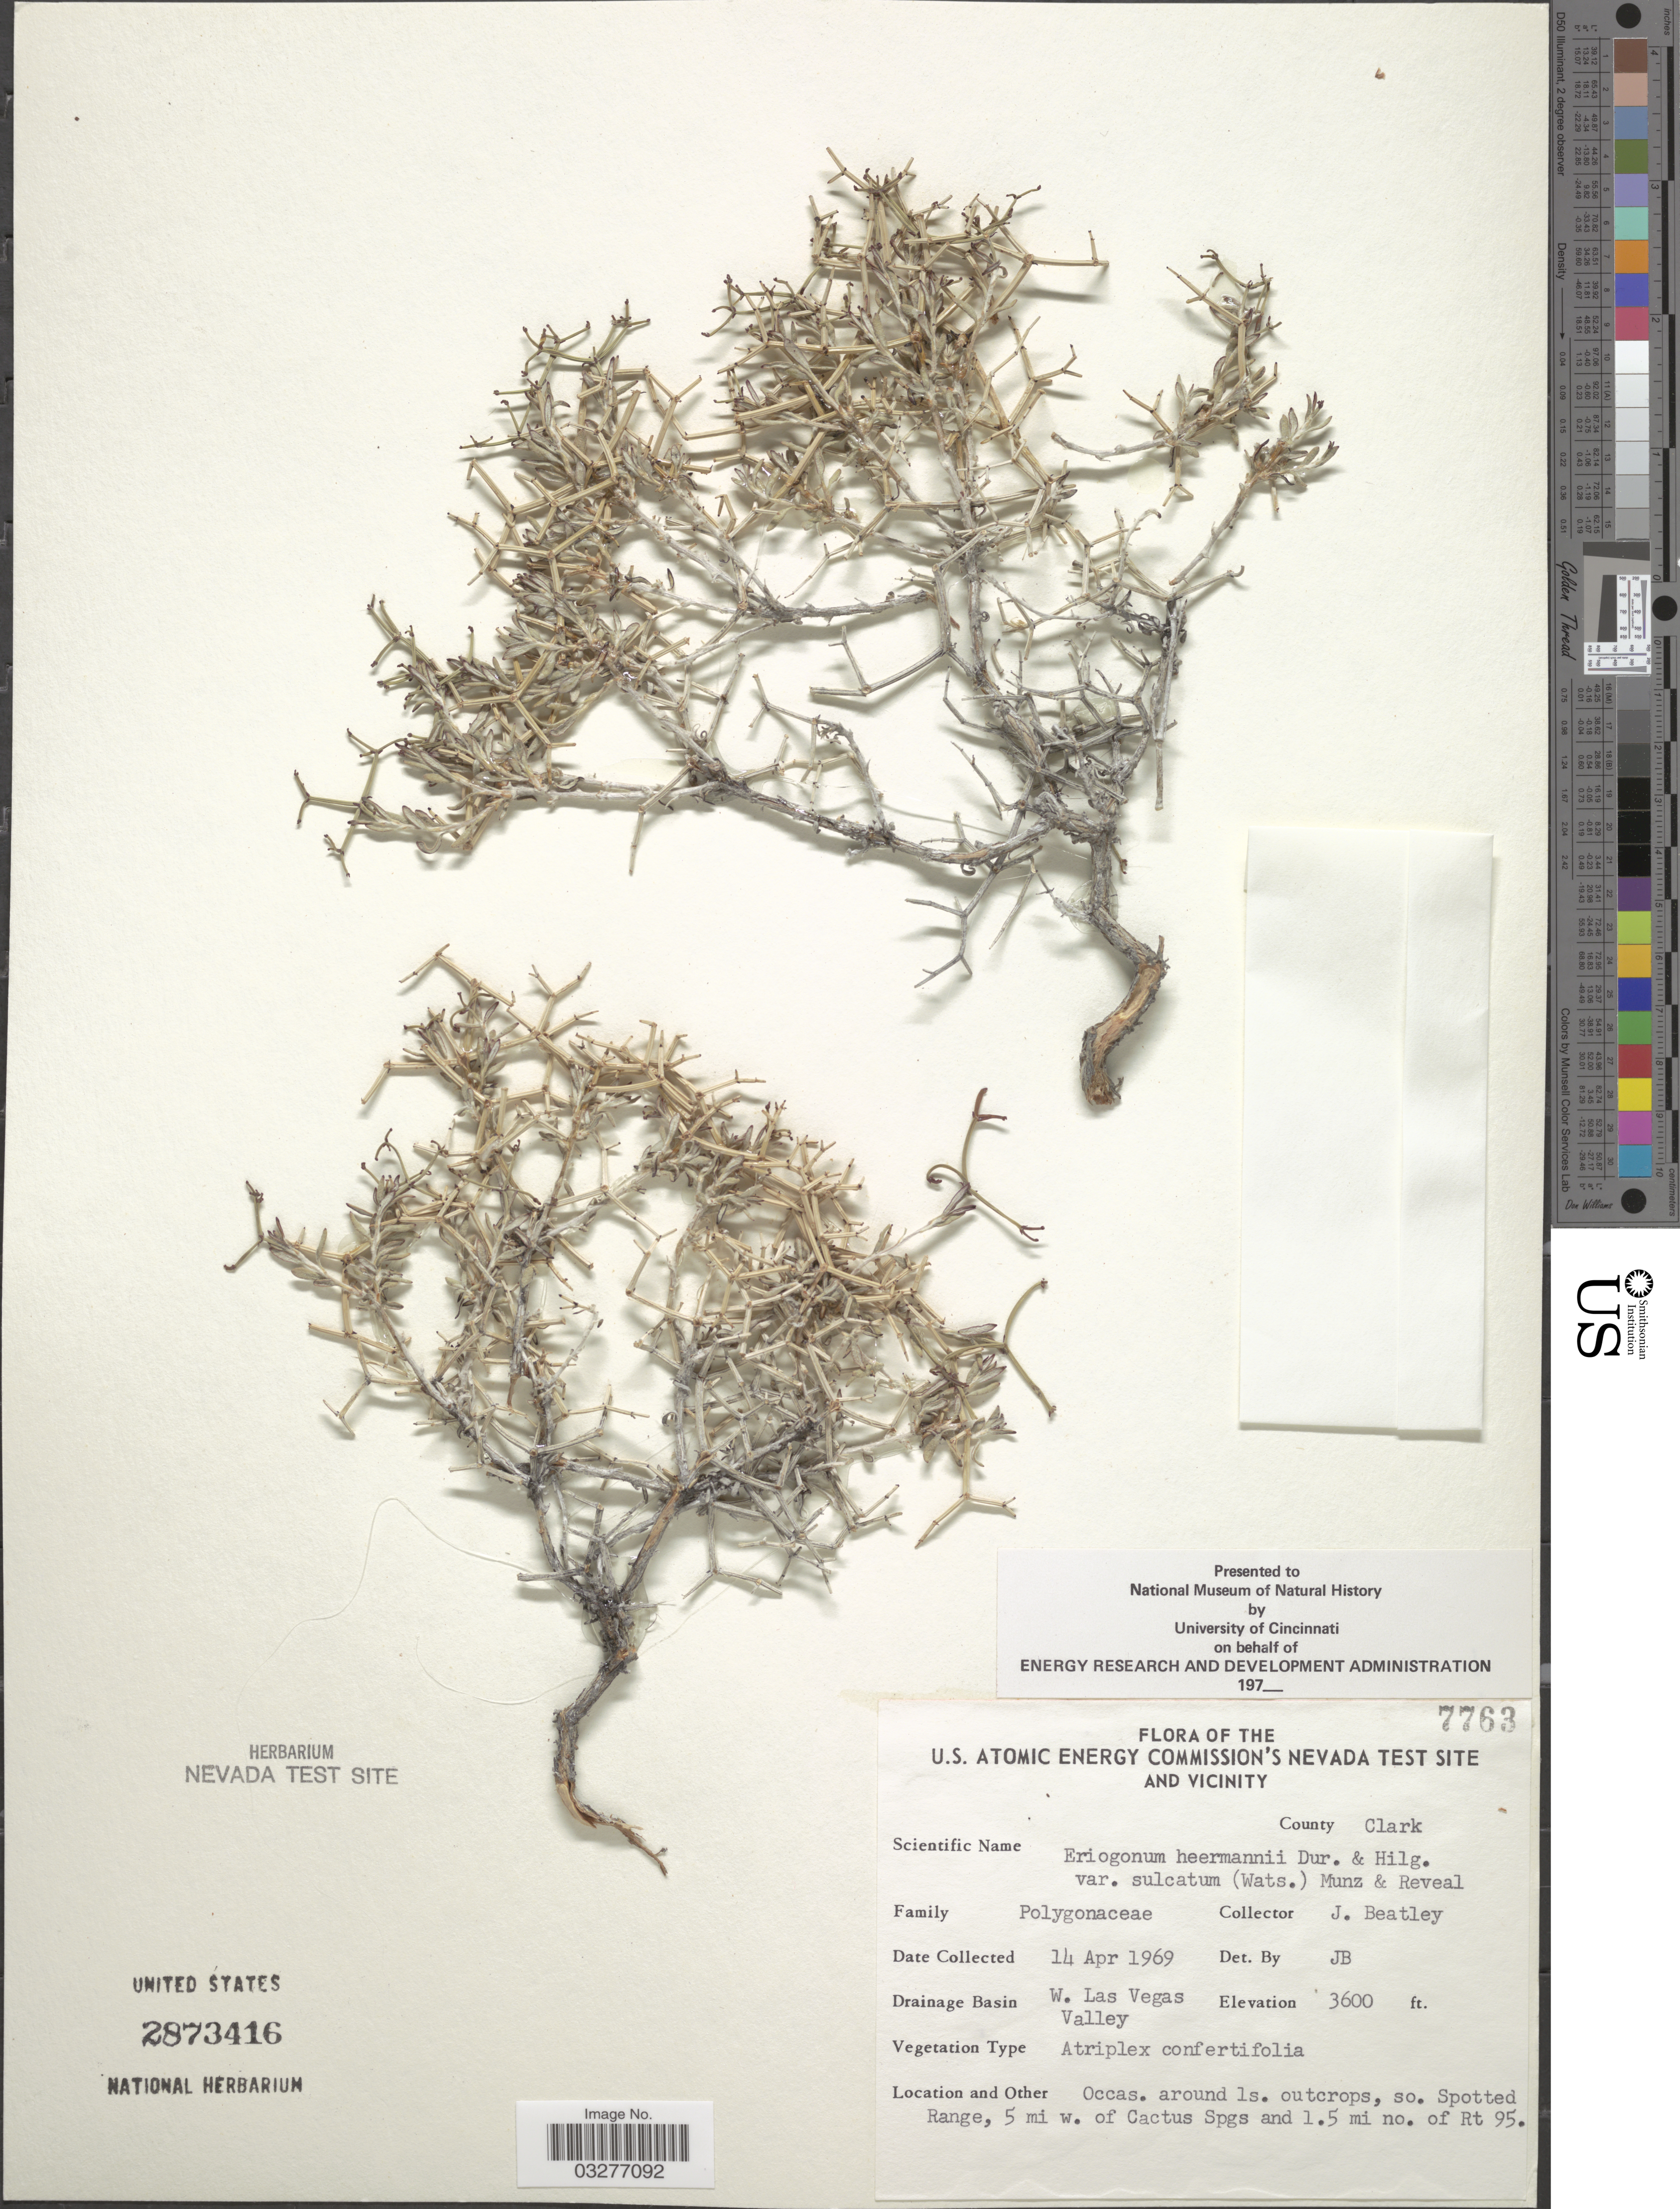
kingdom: Plantae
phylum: Tracheophyta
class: Magnoliopsida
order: Caryophyllales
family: Polygonaceae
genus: Eriogonum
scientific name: Eriogonum heermannii var. sulcatum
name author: (S. Watson) Munz & Reveal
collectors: J. C. Beatley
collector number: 7763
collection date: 1969-04-14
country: United States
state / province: Nevada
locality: U.S. Atomic Energy Commission's Nevada Test Site and Vicinity. County Clark. Drainage Basin W. Las Vegas Valley. so. Spotted Range, 5 mi w. of Cactus Spgs and 1.5 mi no. of Rt 95.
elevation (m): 1097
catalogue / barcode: US 2873416